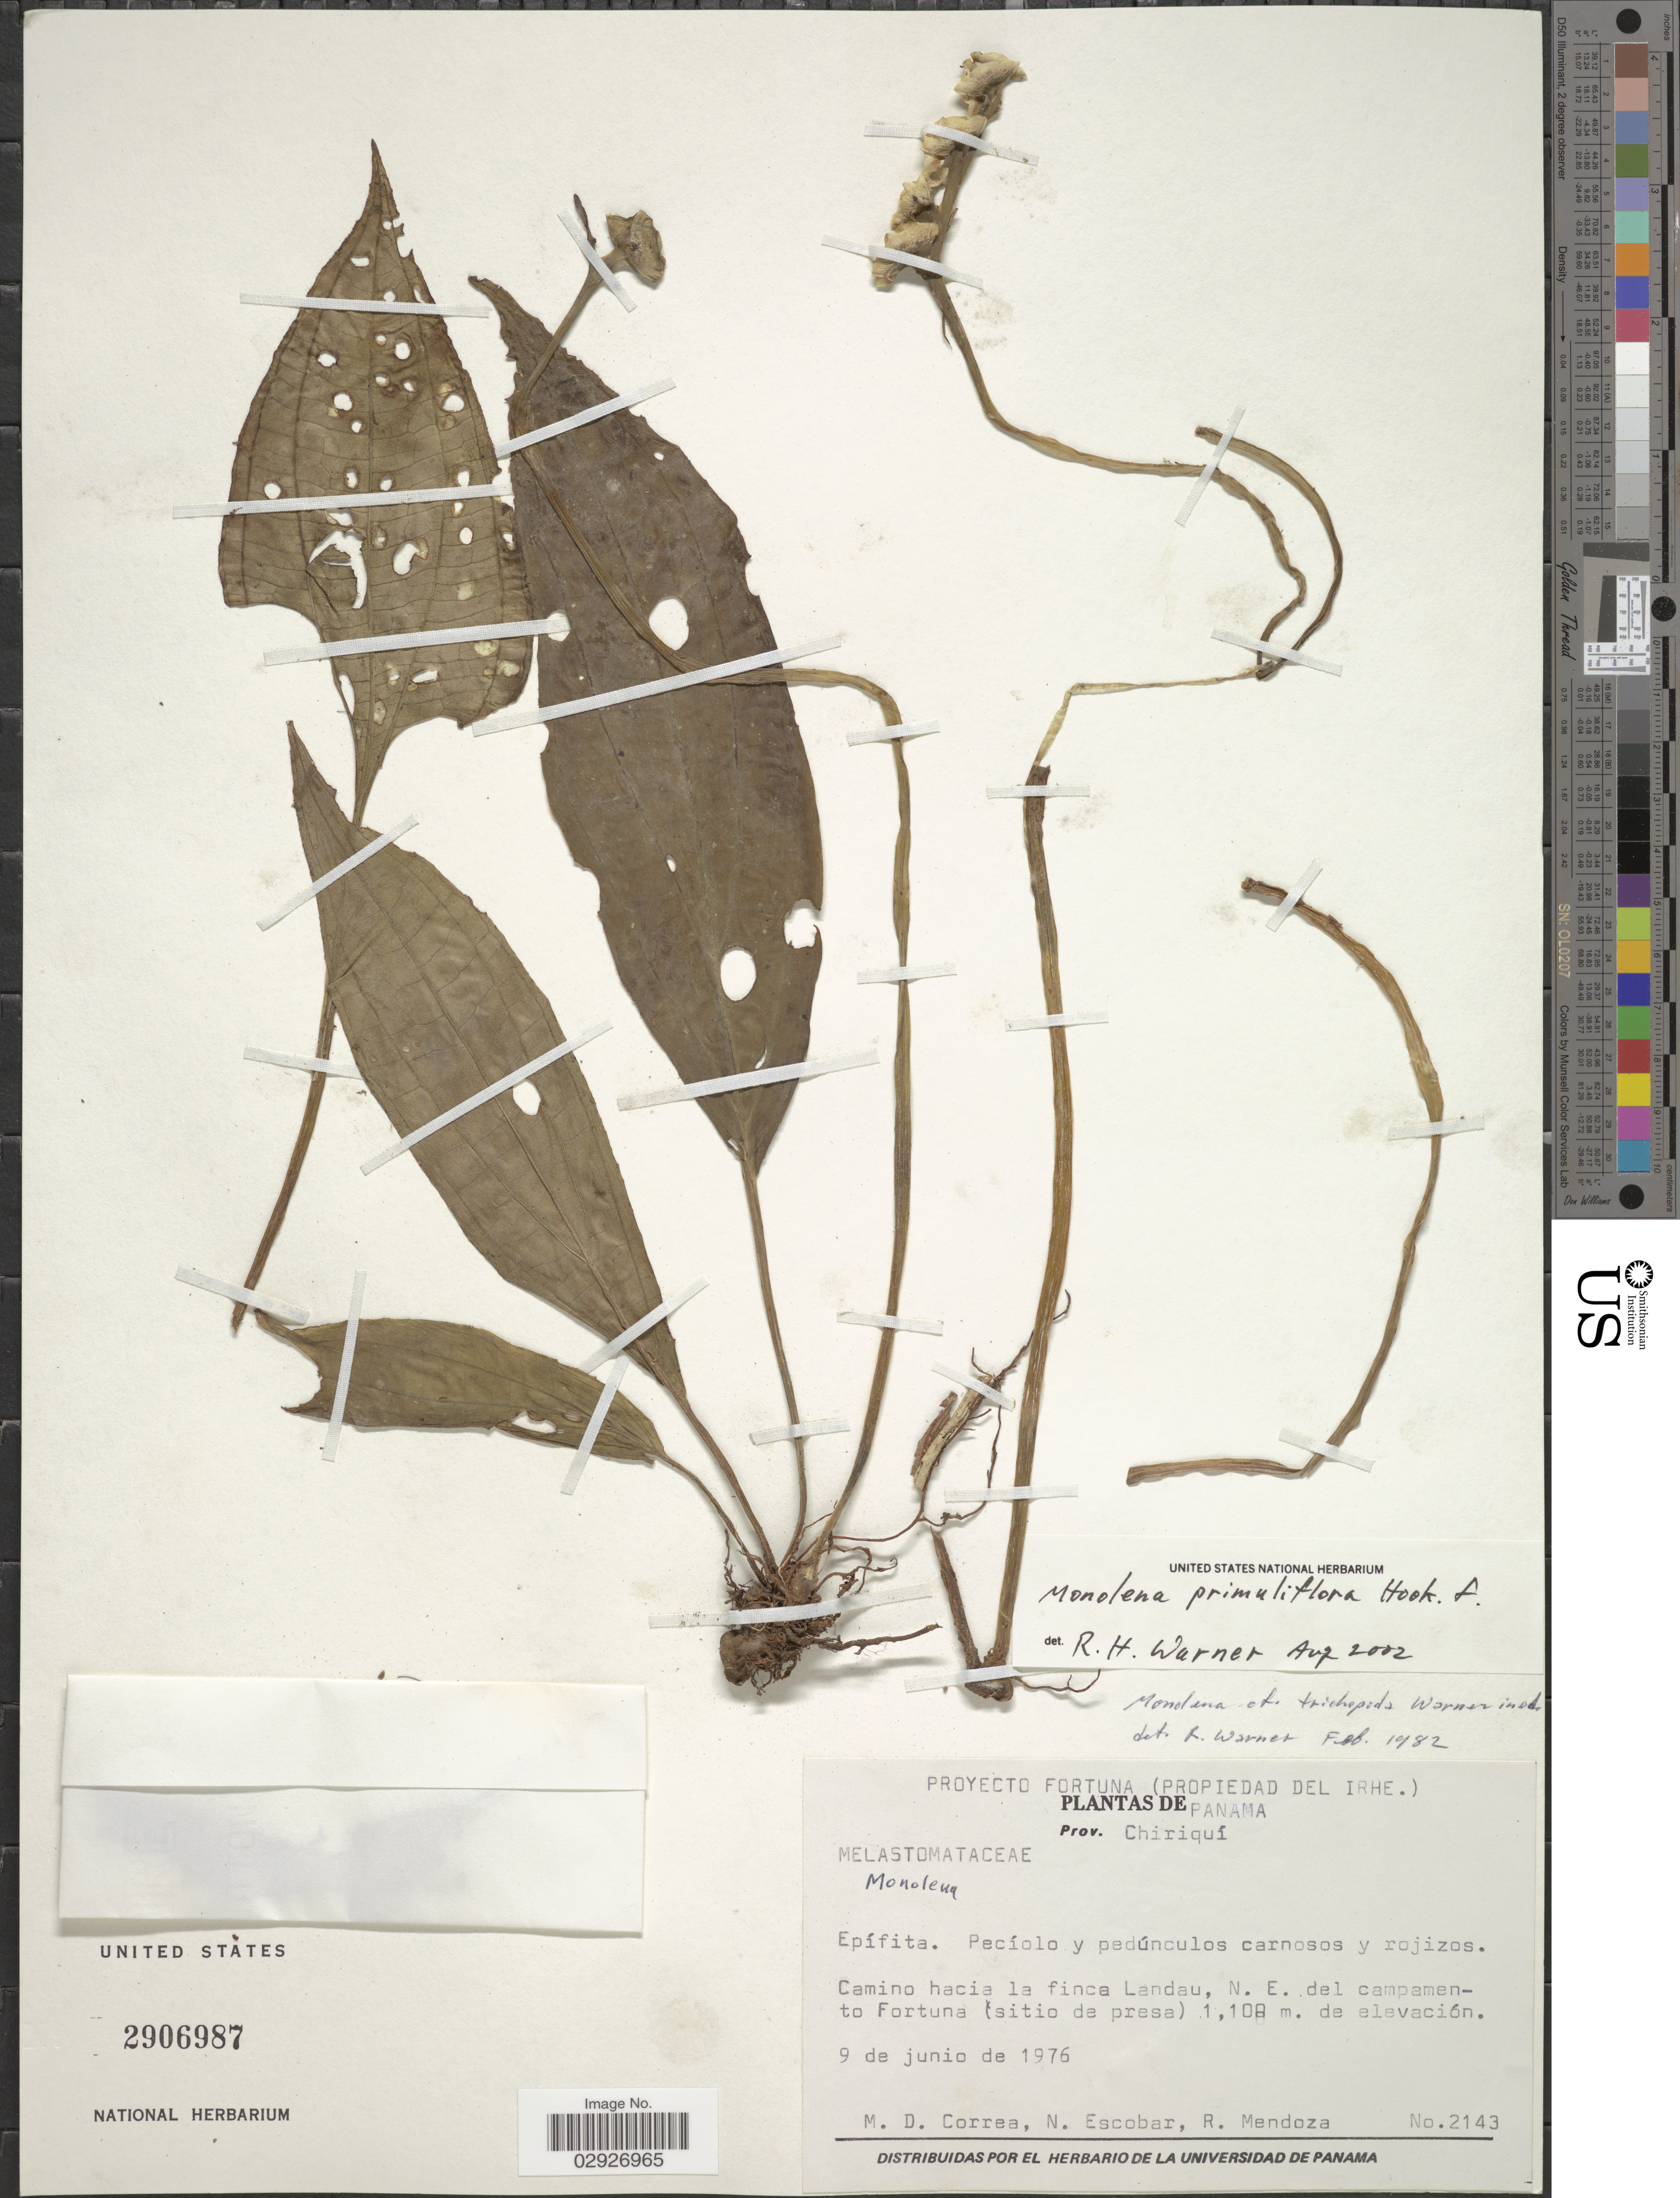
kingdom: Plantae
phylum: Tracheophyta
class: Magnoliopsida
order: Myrtales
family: Melastomataceae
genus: Monolena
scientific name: Monolena primulaeflora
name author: Hook. f.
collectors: M. D. Corrêa-A., N. Escobar & R. Mendoza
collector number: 2143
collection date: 1976-06-09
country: Panama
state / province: Chiriqui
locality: Prov. Chiriquí. Epífita. Pecíolo y pedúculos carnosos y rojizos. Camino hacia la finca Landau, N.E. del campamento Fortuna (sitio de presa).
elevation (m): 1108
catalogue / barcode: US 2906987